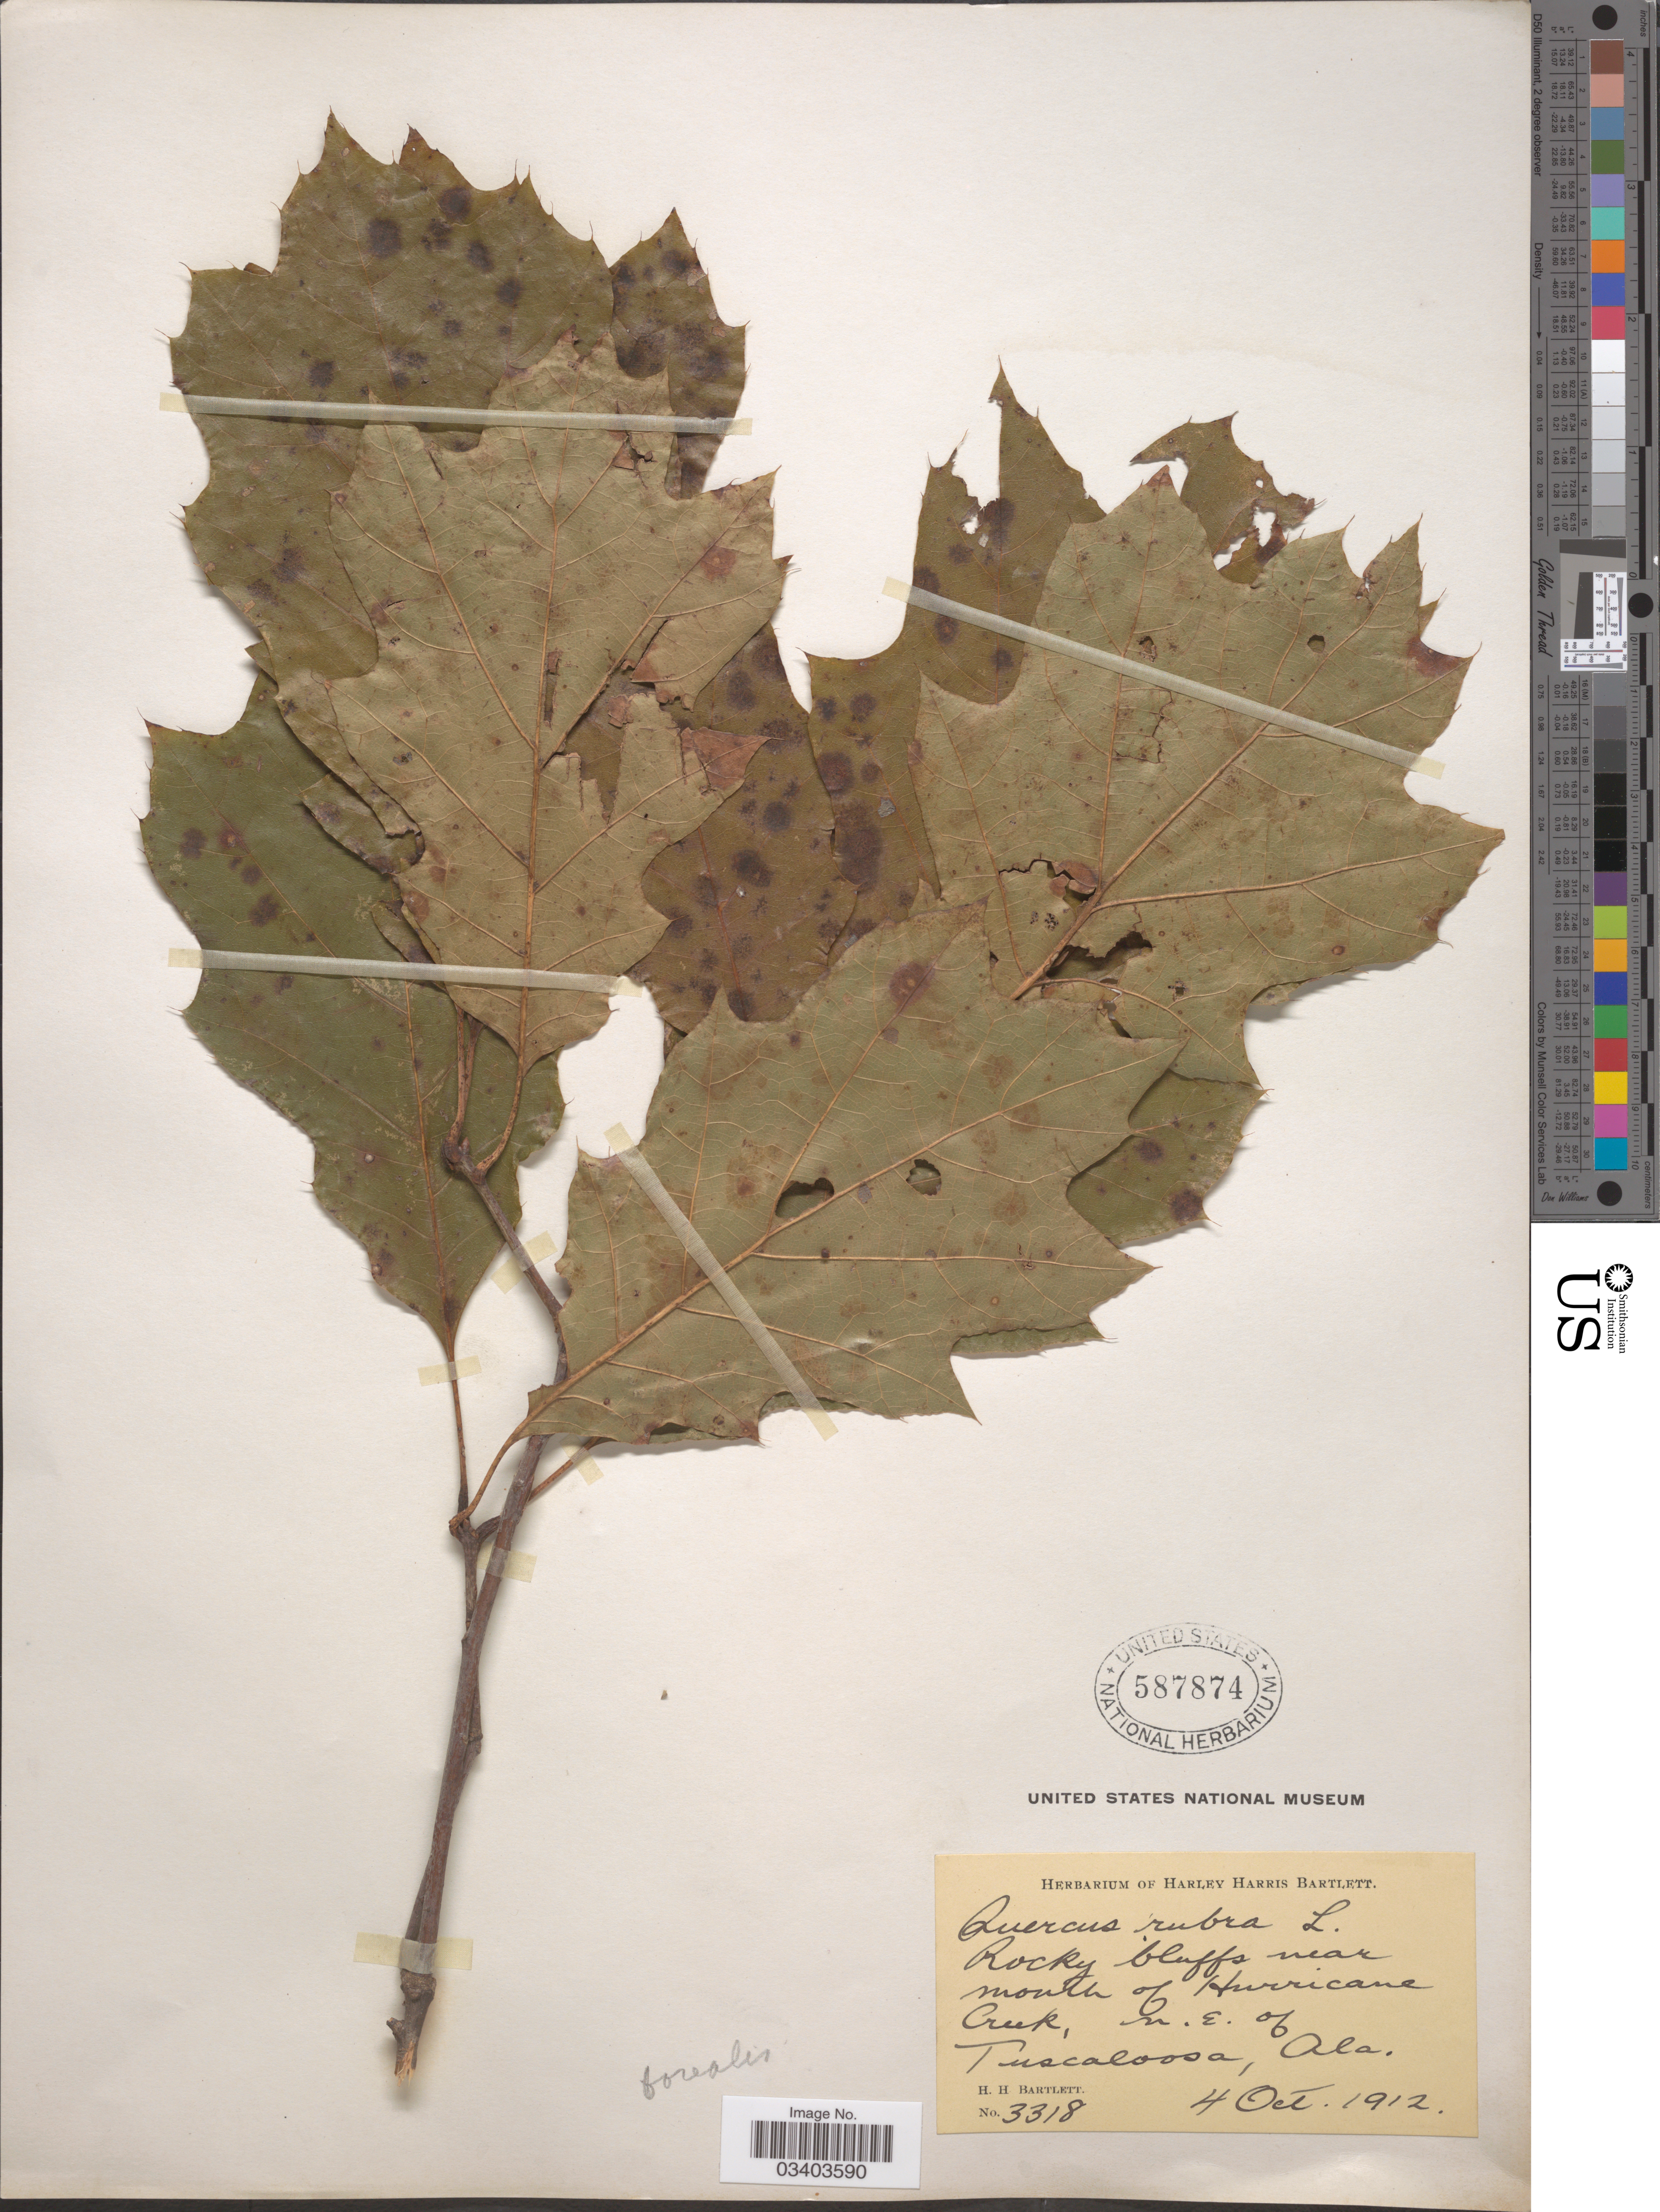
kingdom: Plantae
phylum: Tracheophyta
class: Magnoliopsida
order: Fagales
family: Fagaceae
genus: Quercus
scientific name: Quercus borealis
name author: F. Michx.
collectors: H. H. Bartlett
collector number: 3318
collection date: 1912-10-04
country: United States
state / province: Alabama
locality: Rocky bluffs near mouth of Hurricane Creek, N.E. of Tuscaloosa.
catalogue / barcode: US 587874